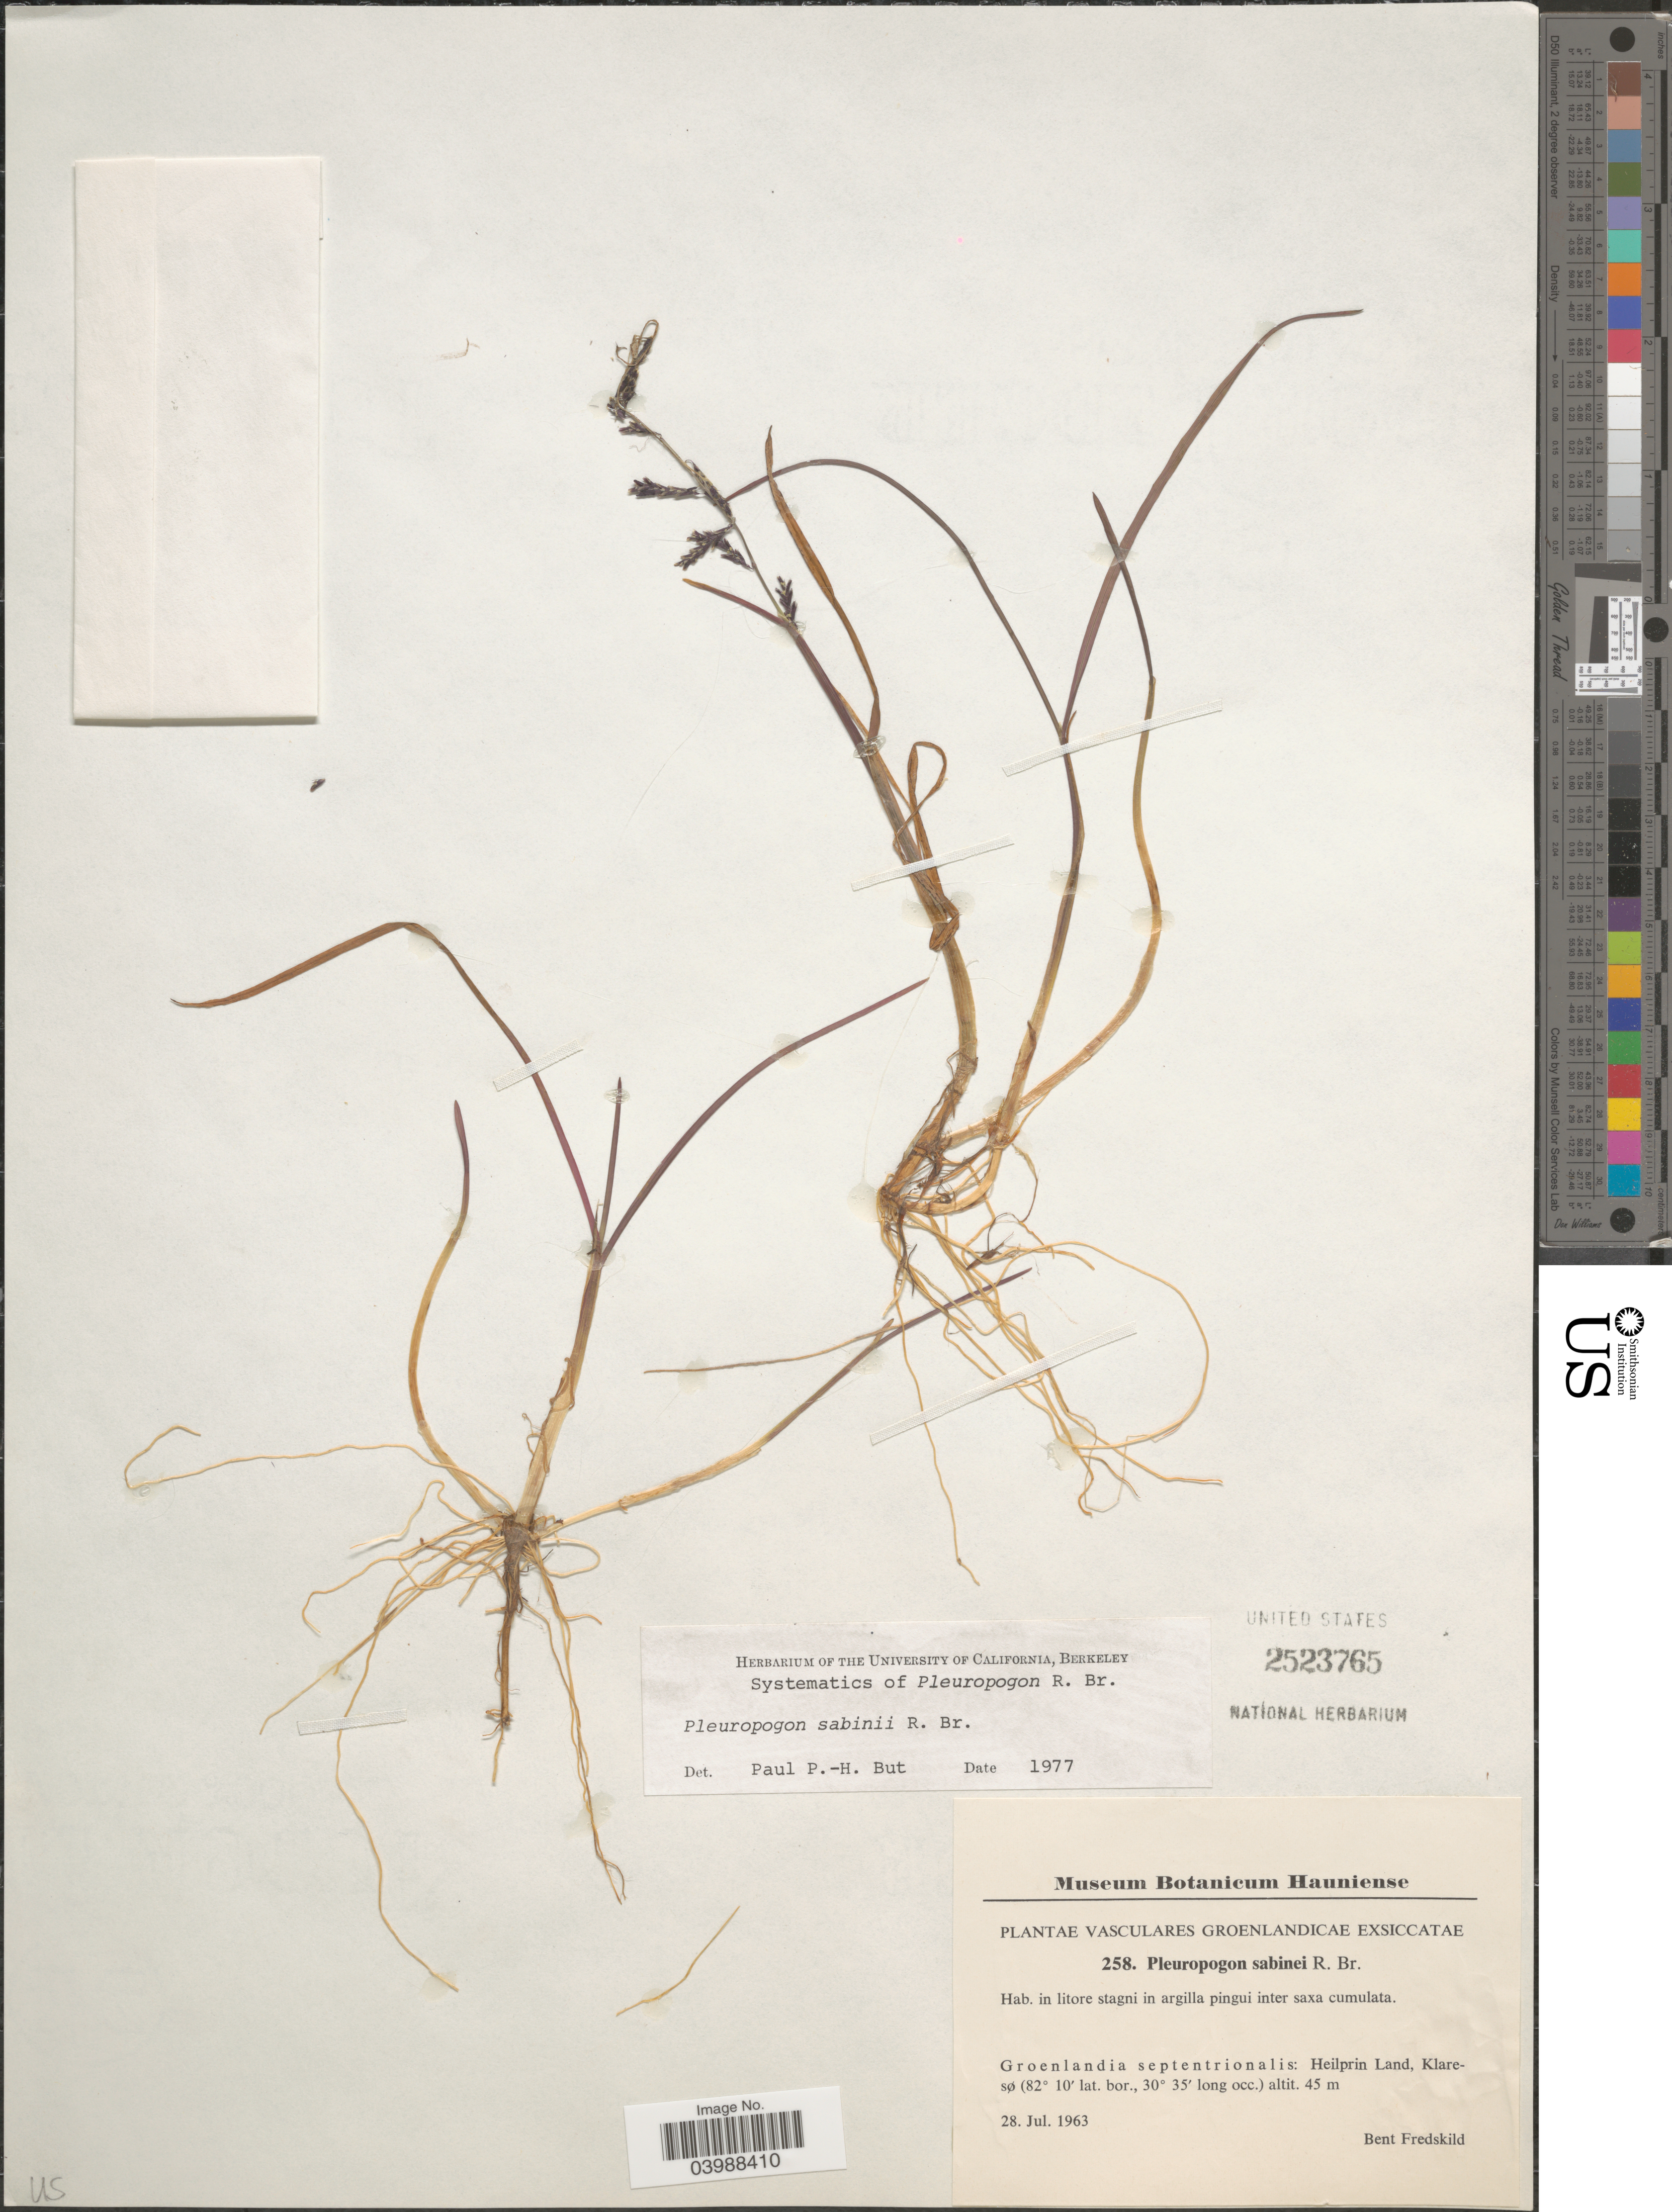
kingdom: Plantae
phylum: Tracheophyta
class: Liliopsida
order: Poales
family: Poaceae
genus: Pleuropogon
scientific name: Pleuropogon sabinei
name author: R. Br.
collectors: B. Fredskild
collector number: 258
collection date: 1963-07-28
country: Greenland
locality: Groenlandia septentrionalis: Heilprin Land, Klaresø.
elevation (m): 45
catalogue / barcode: US 2523765